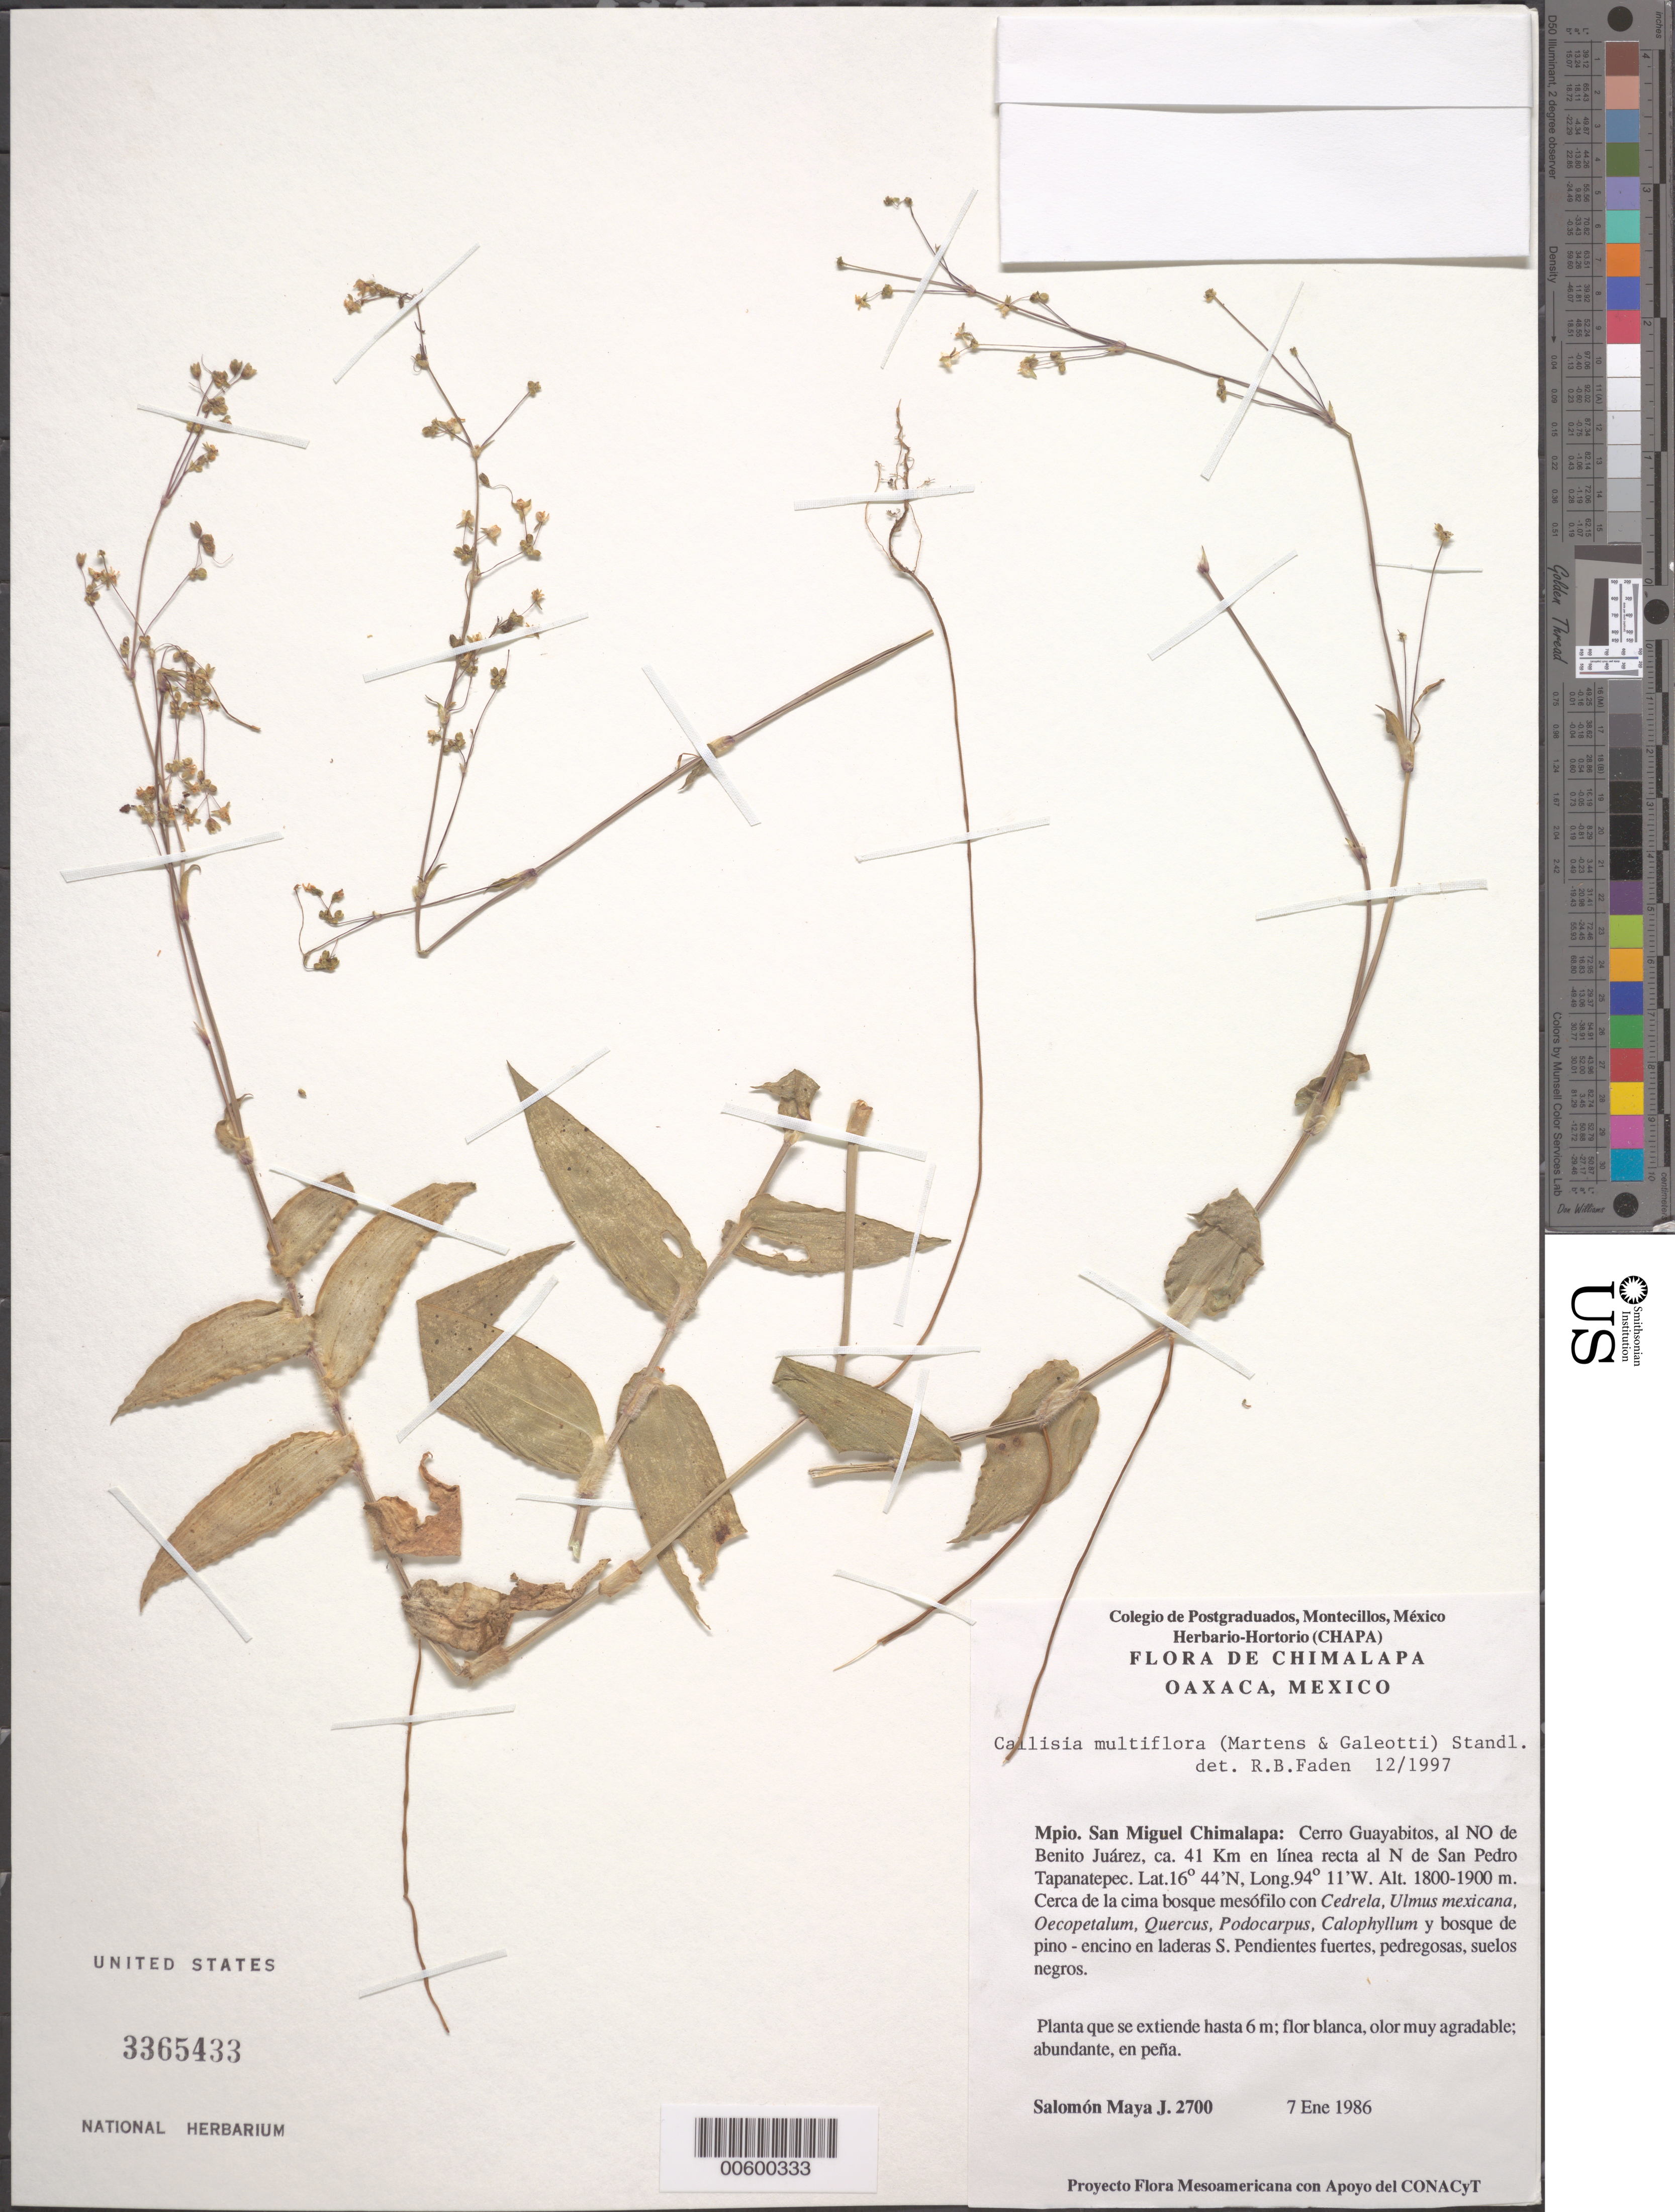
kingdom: Plantae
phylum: Tracheophyta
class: Liliopsida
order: Commelinales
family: Commelinaceae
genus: Callisia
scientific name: Callisia multiflora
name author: (M. Martens & Galeotti) Standl.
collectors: S. Maya J.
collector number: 2700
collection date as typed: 07 Jan 1986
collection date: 1986-01-07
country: Mexico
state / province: Oaxaca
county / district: San Miguel Chimalapa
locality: San miguel chimalapa, cerro guyabitos, NW of benito juarez, N of san pedro tapanatepec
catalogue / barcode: US 3365433